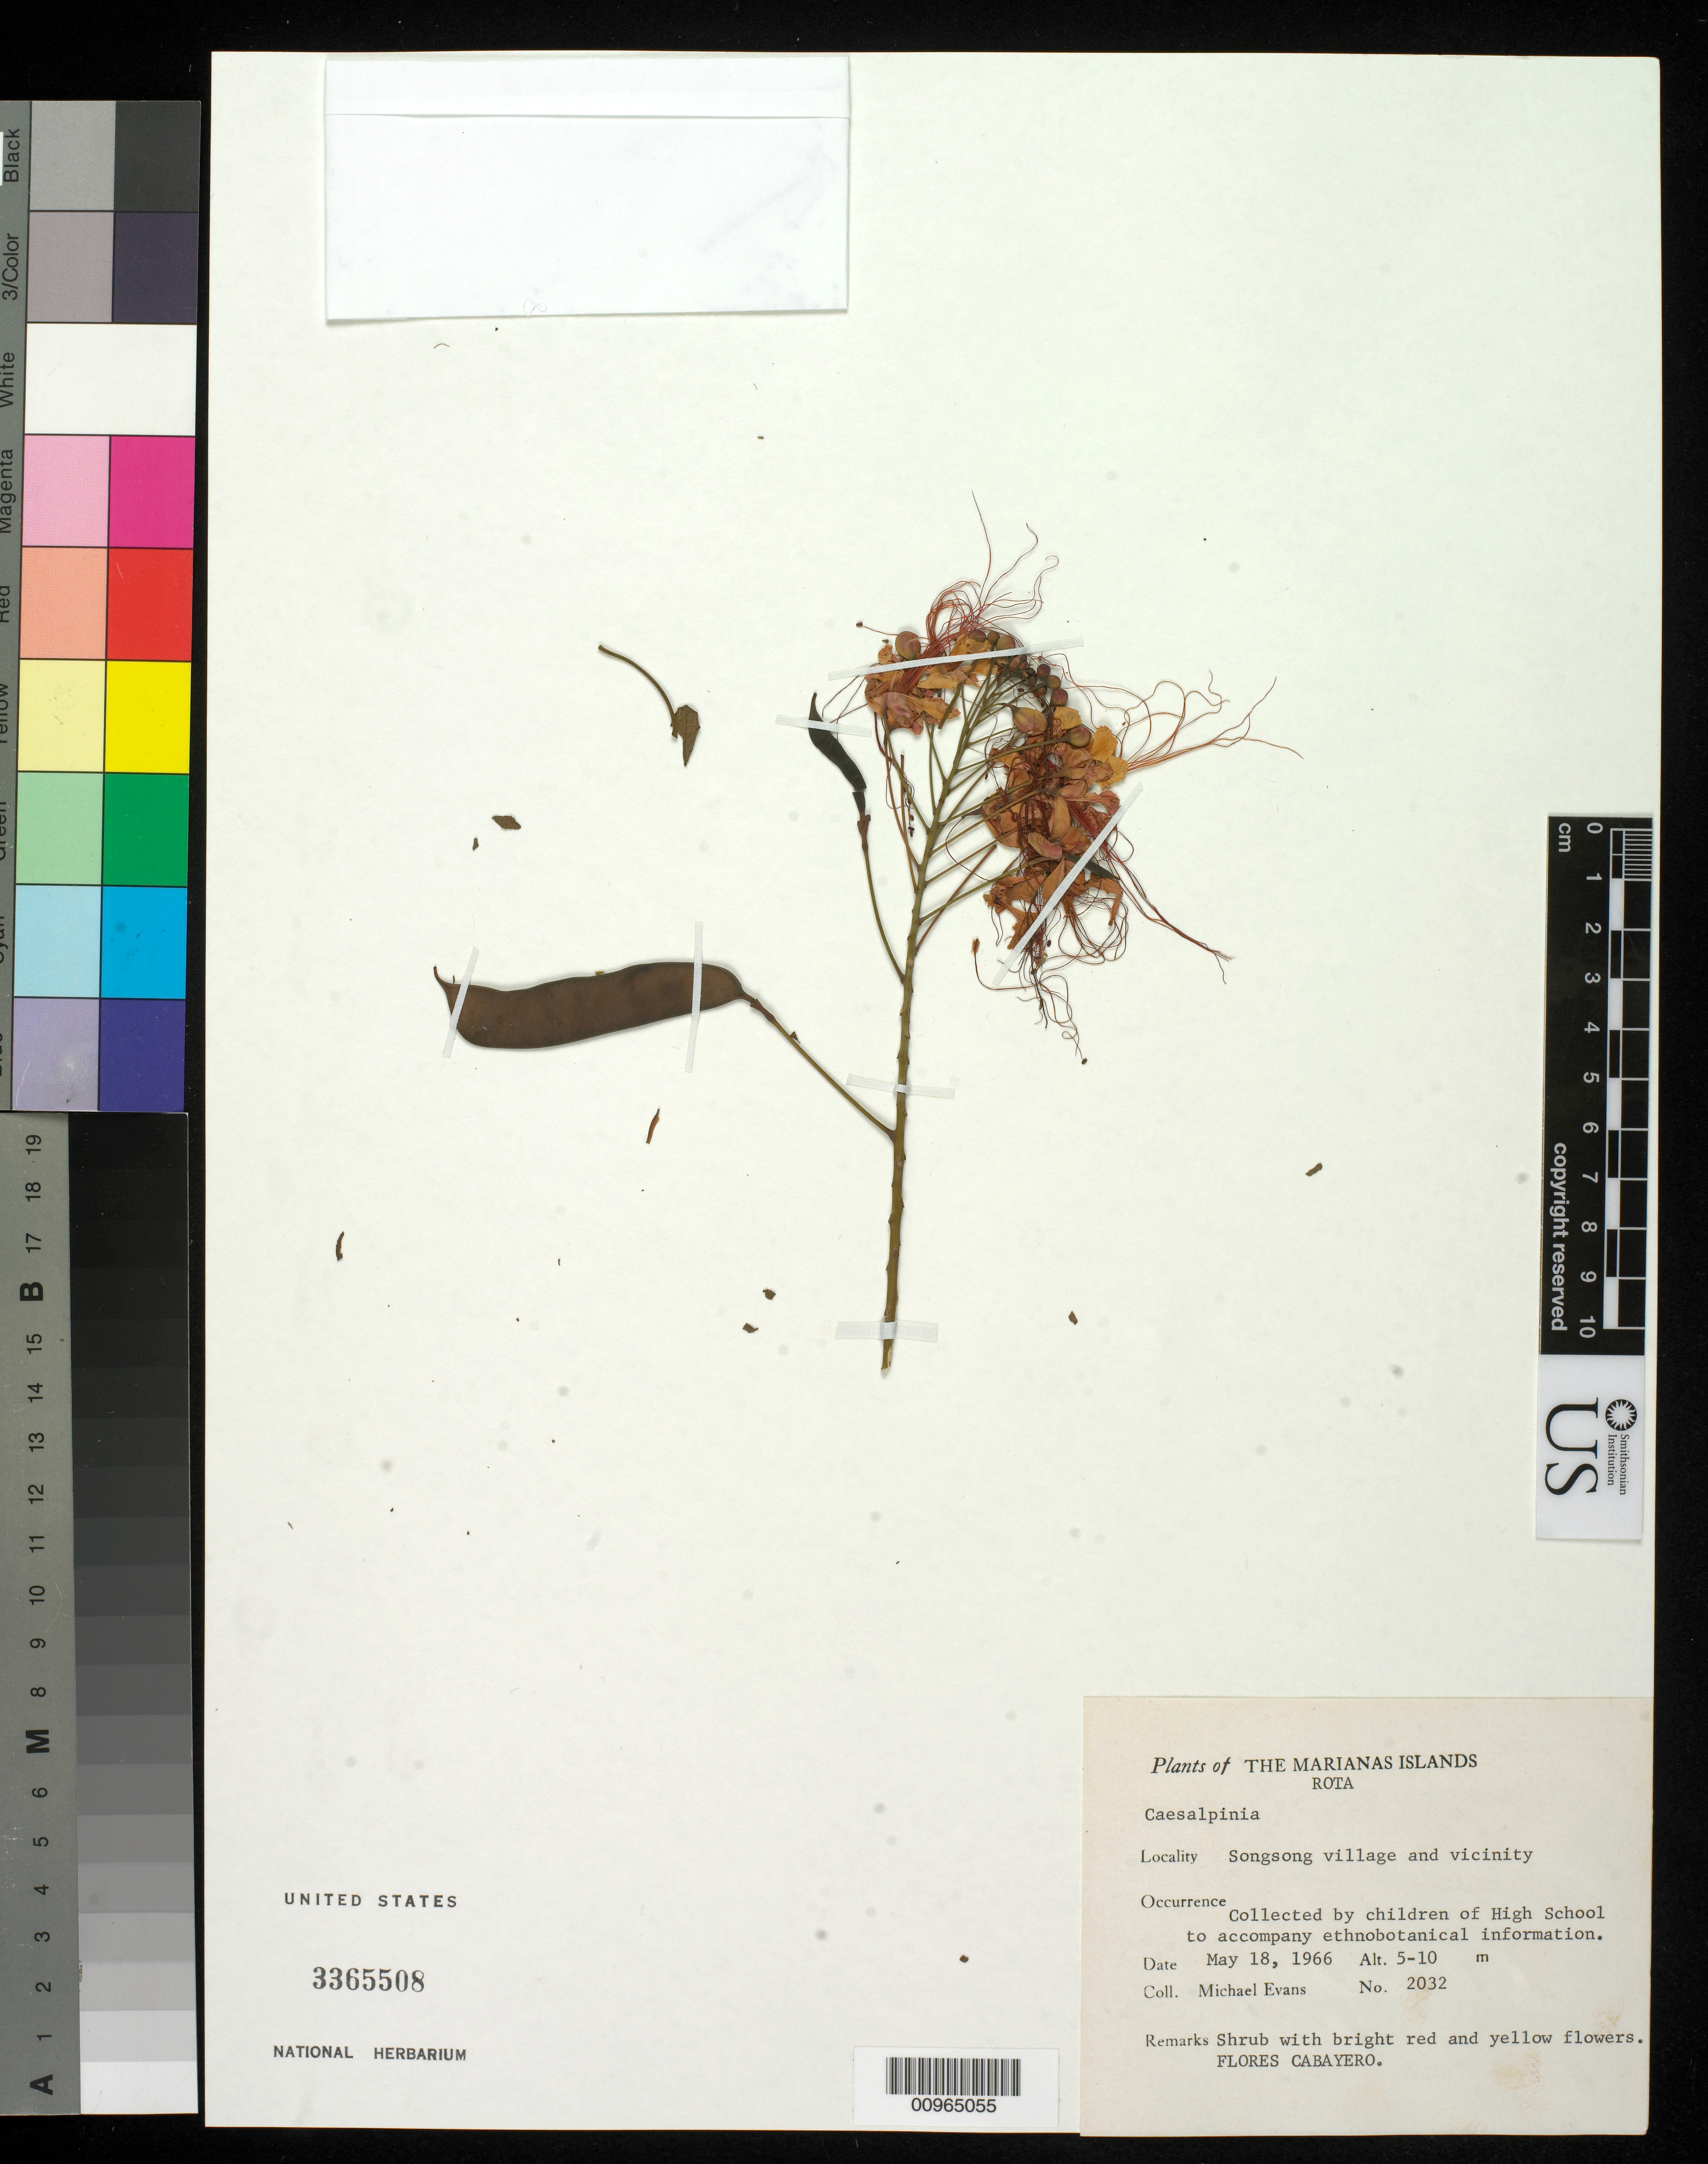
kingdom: Plantae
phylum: Tracheophyta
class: Magnoliopsida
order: Fabales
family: Fabaceae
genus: Caesalpinia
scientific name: Caesalpinia sp.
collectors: M. Evans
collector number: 2032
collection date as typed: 18 May 1966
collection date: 1966-05-18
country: Northern Mariana Islands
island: Rota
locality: Songsong village and vicinity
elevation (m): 5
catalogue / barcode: US 3365508